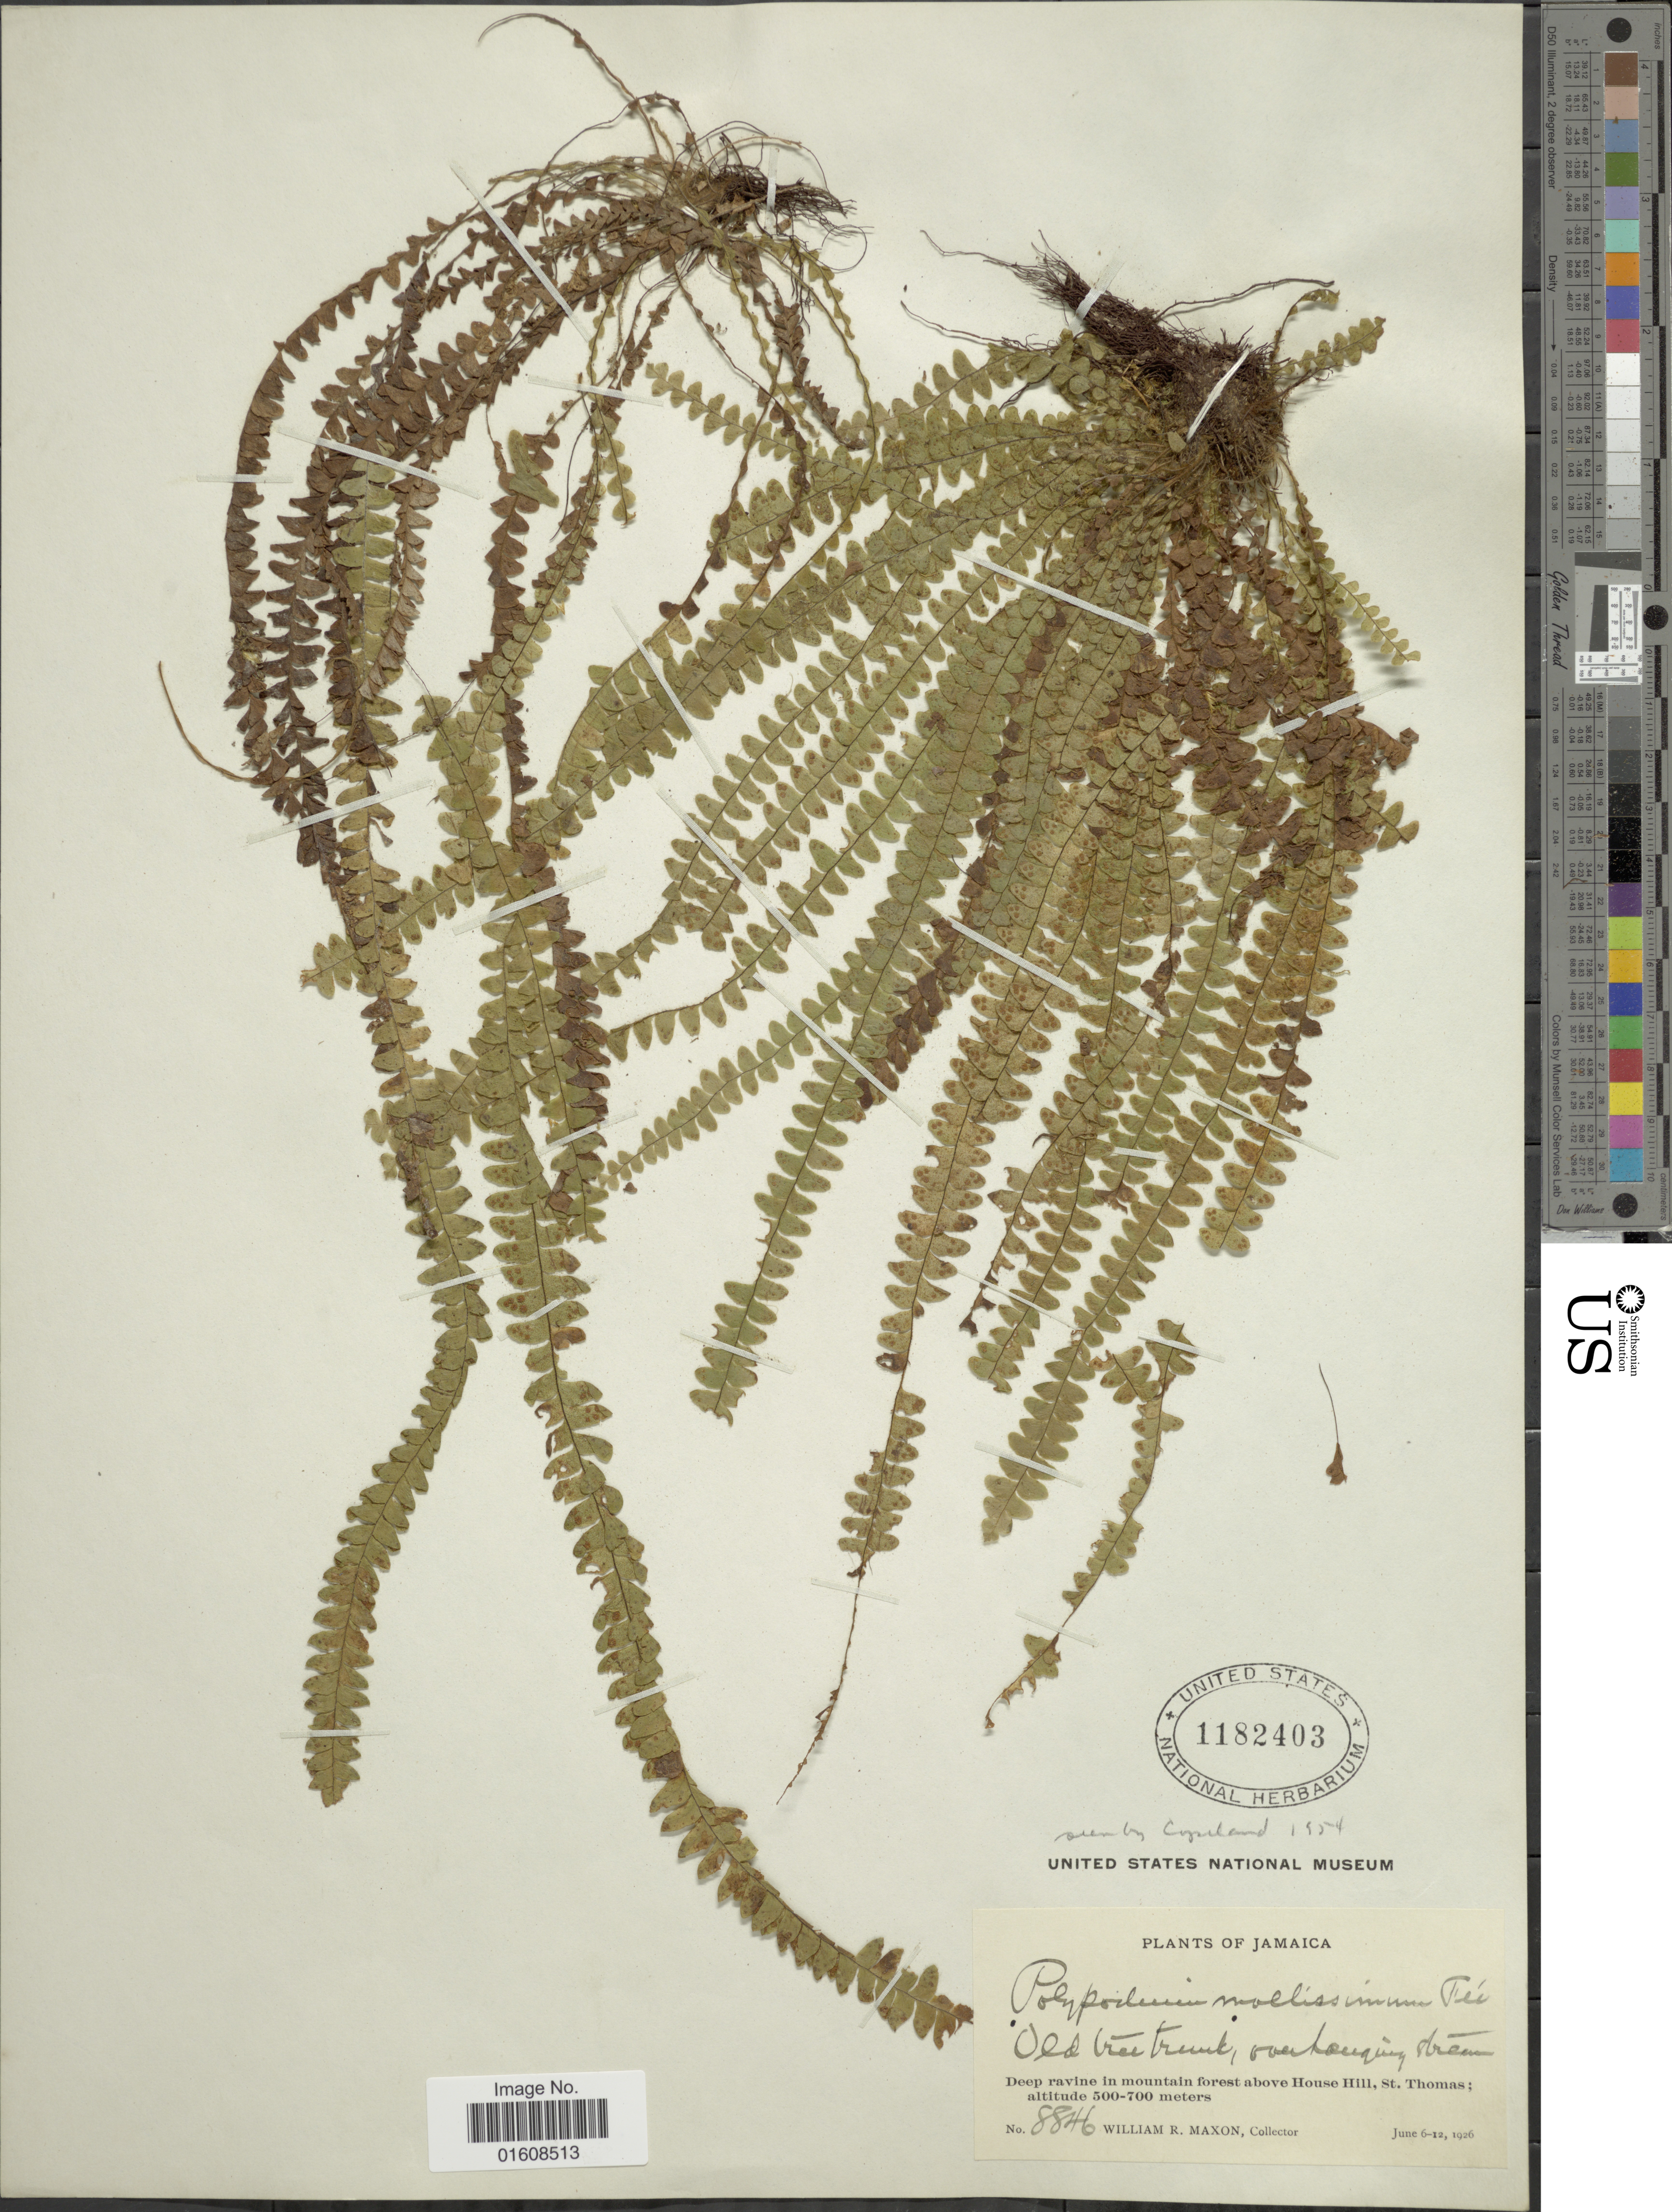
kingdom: Plantae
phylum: Tracheophyta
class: Polypodiopsida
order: Polypodiales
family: Polypodiaceae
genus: Alansmia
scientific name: Alansmia elastica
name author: (Bory ex Willd.) Moguel & M. Kessler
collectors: W. R. Maxon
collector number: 8846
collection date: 1926-06-06/1926-06-12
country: Jamaica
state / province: Saint Thomas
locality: Deep ravine in mountain forest above House Hill, St. Thomas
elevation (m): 500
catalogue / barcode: US 1182403